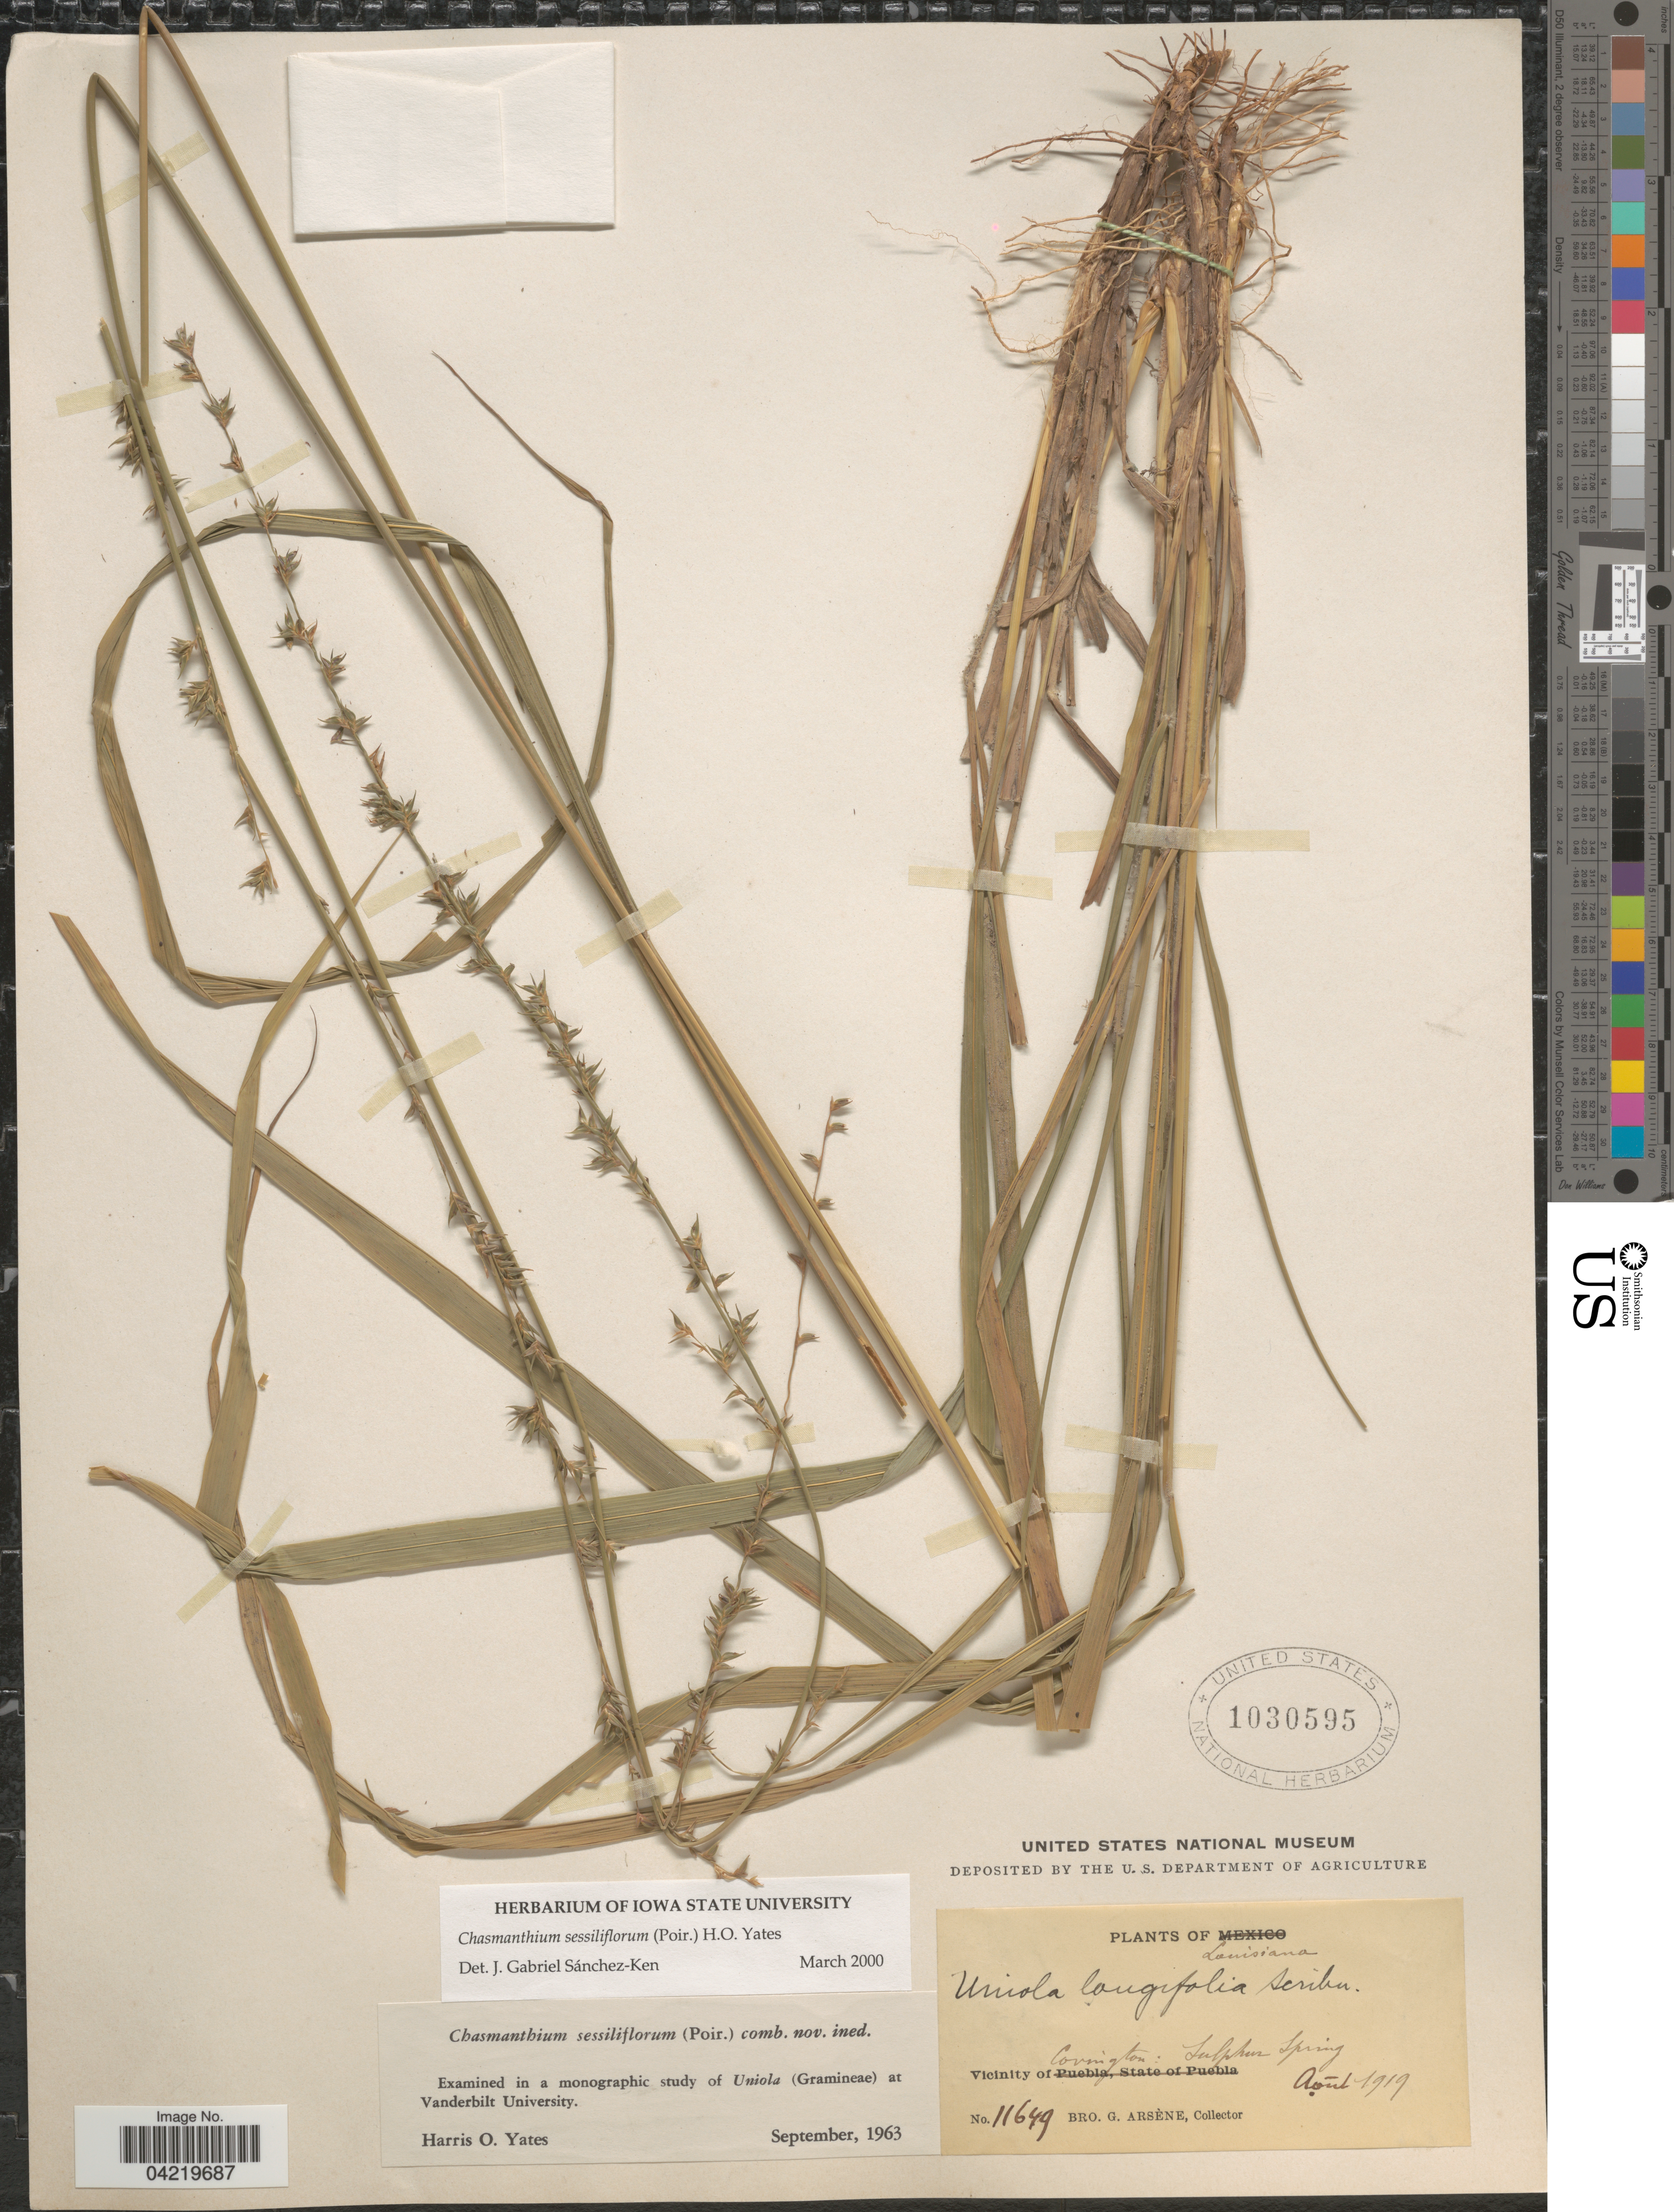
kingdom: Plantae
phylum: Tracheophyta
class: Liliopsida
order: Poales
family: Poaceae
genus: Chasmanthium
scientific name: Chasmanthium laxum subsp. sessiliflorum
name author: (L.) H.O. Yates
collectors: Bro. G. Arsène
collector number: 11649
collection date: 1919-08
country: United States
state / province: Louisiana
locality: Vicinity of Covington: Sulphur Spring.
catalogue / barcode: US 1030595